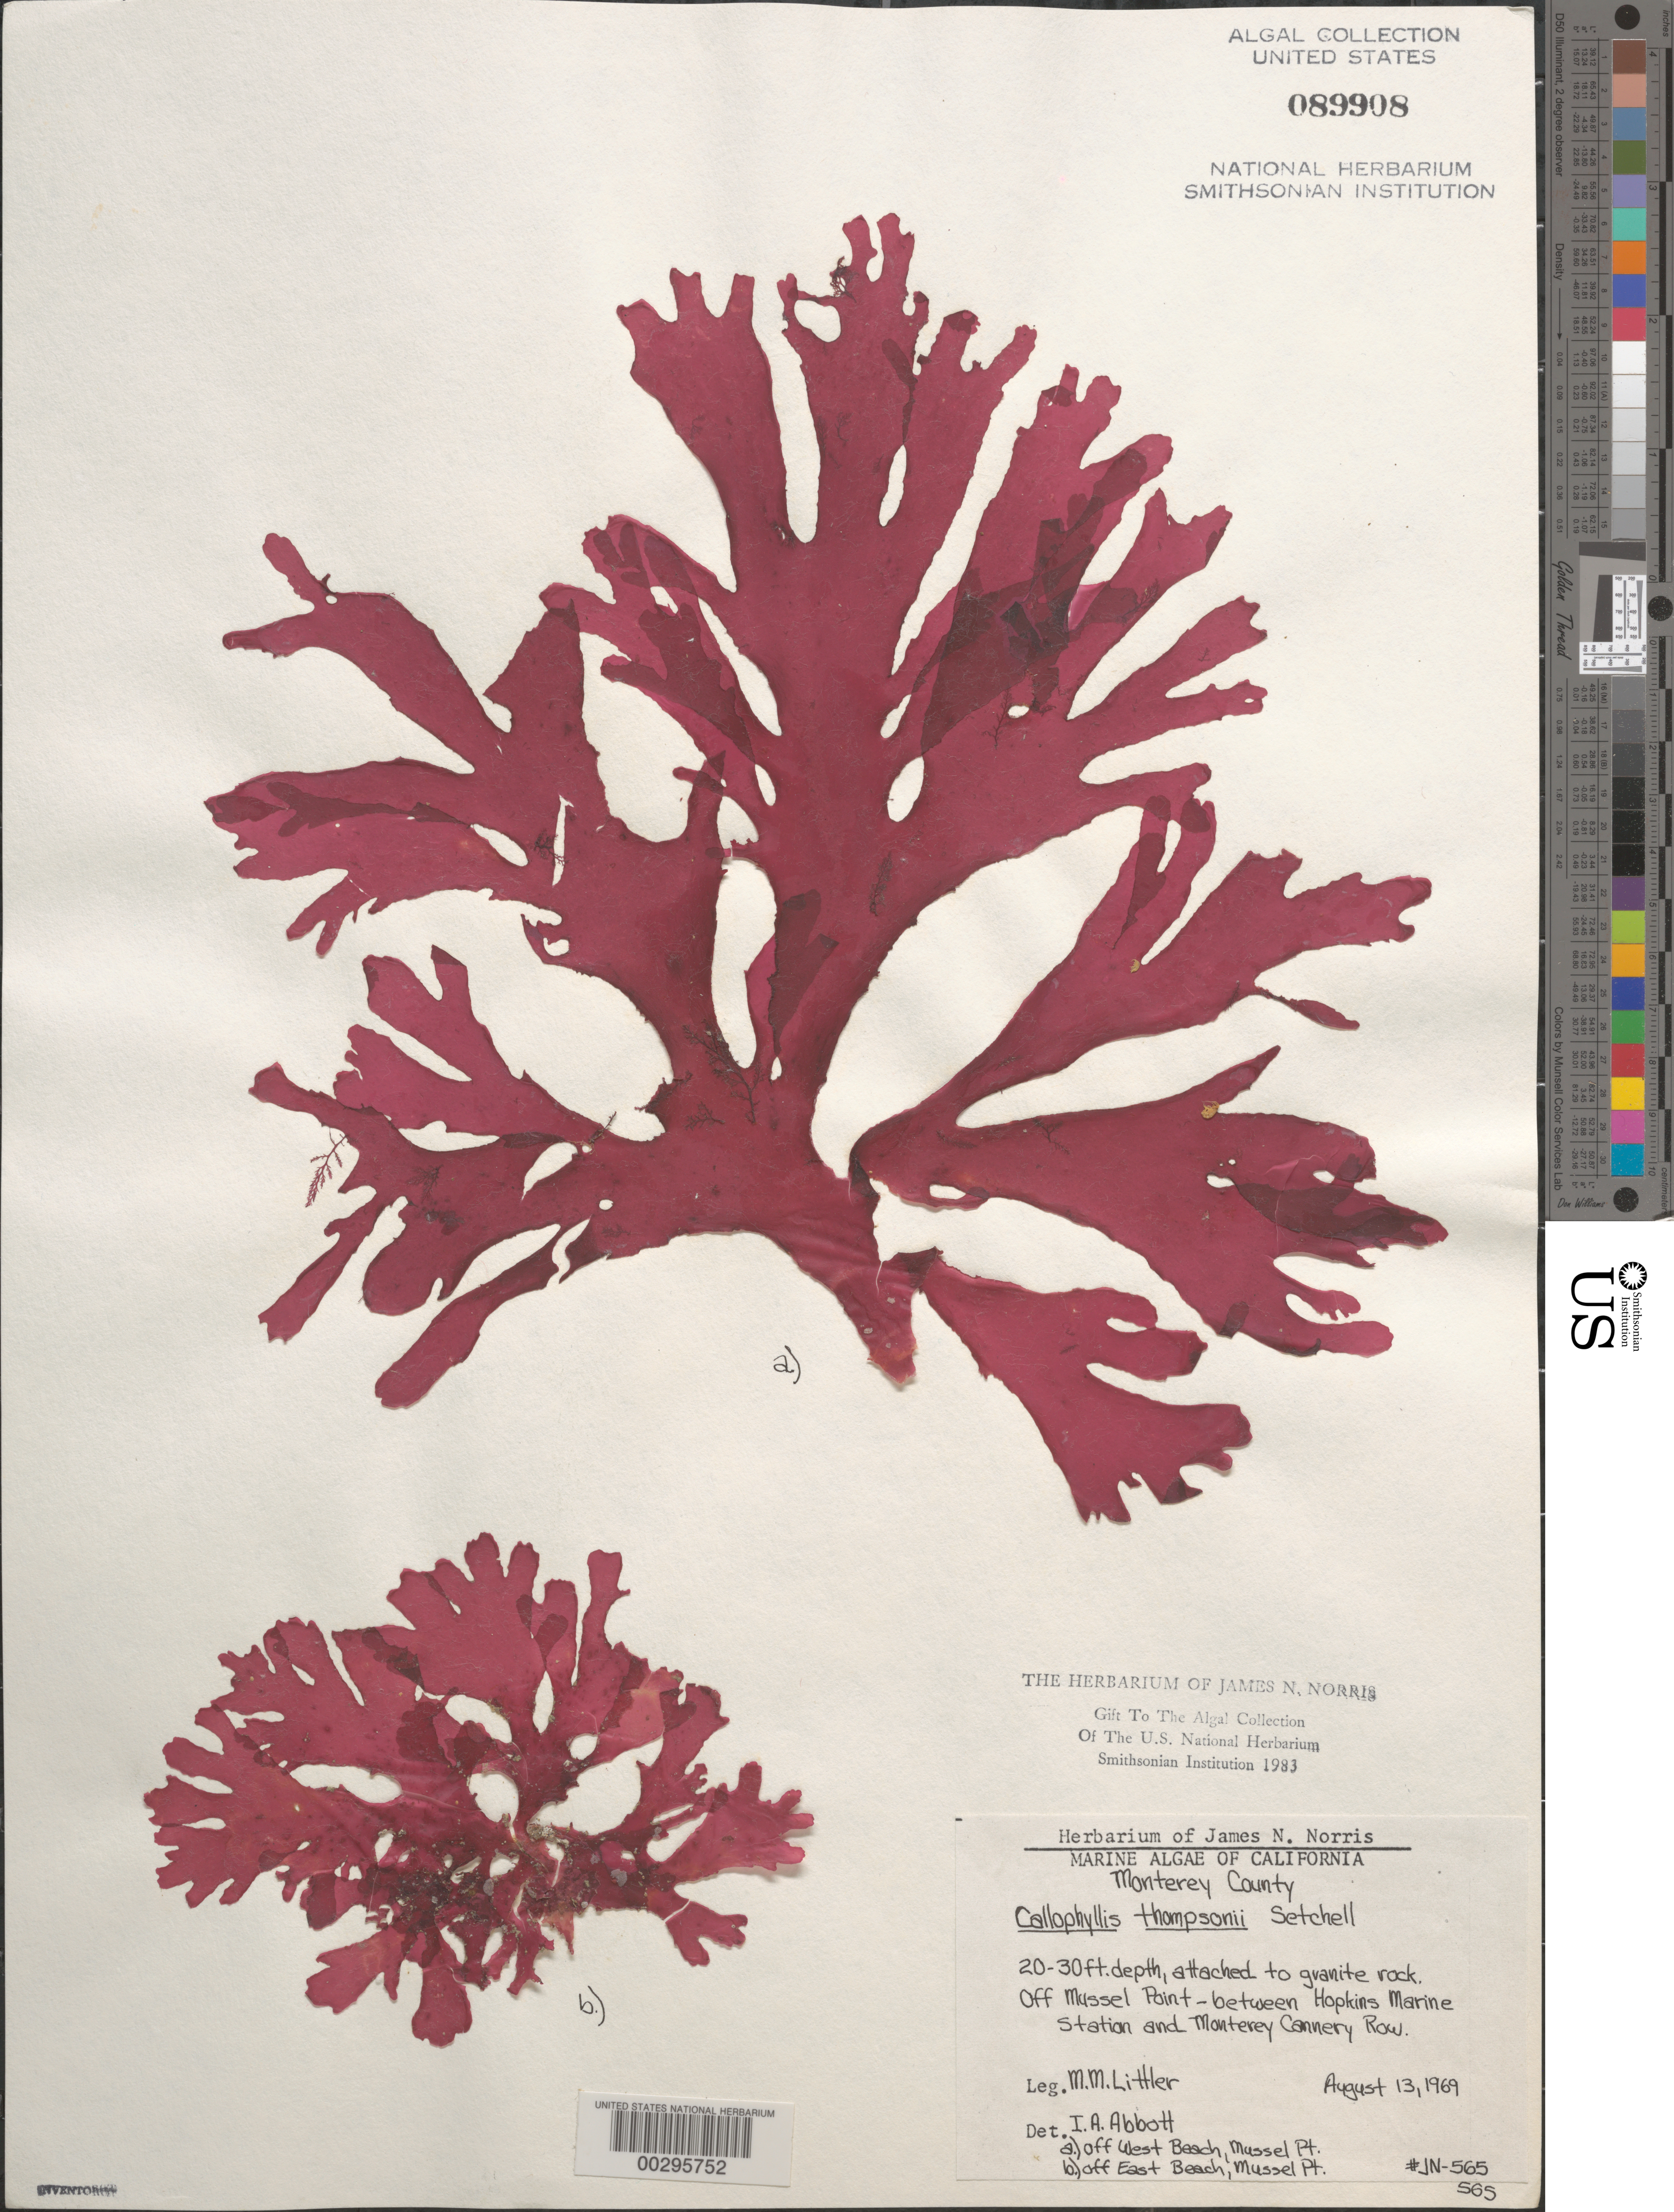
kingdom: Plantae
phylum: Rhodophyta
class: Florideophyceae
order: Gigartinales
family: Kallymeniaceae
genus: Callophyllis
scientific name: Callophyllis thompsonii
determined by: Abbott, Isabella A.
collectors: M. M. Littler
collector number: Jn-565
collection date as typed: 13 Aug 1969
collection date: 1969-08-13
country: United States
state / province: California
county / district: Monterey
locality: Off Mussel Point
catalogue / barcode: US 89908